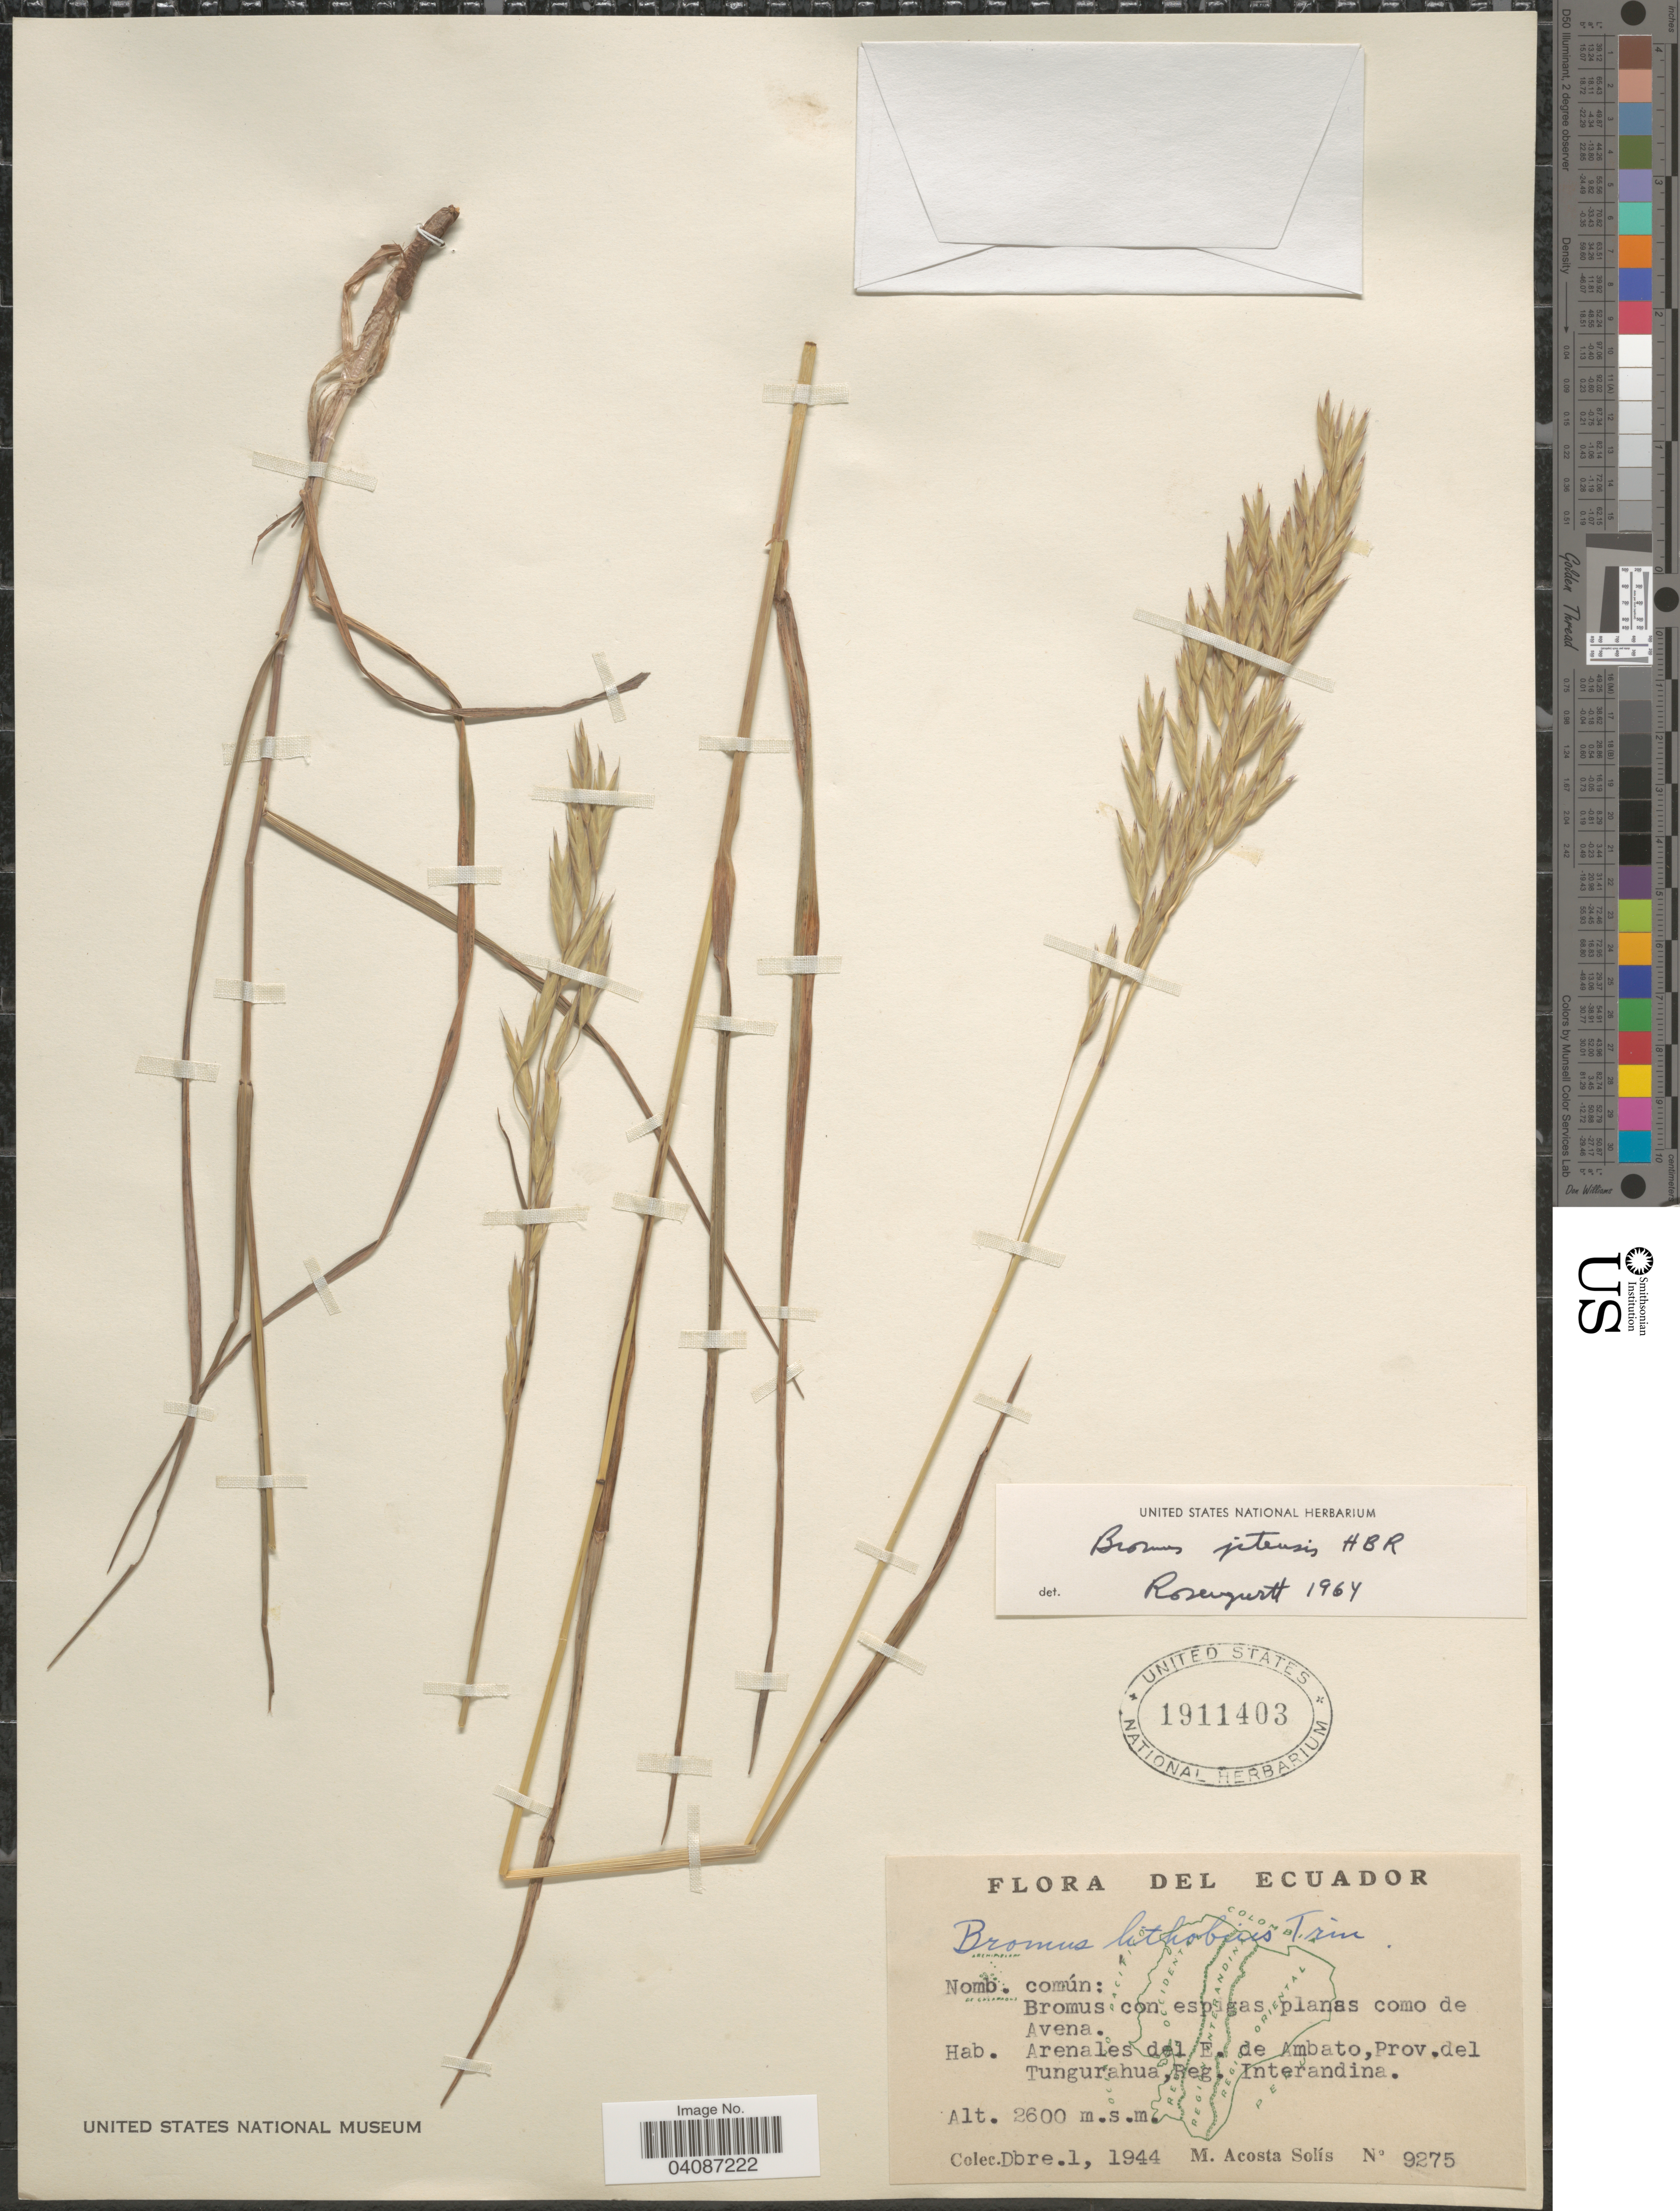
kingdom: Plantae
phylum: Tracheophyta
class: Liliopsida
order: Poales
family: Poaceae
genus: Bromus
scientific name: Bromus pitensis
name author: Kunth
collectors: M. Acosta Solis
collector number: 9275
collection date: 1944-12-01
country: Ecuador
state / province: Tungurahua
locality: Arenales del E. de Ambato, Reg. Interandina.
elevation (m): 2600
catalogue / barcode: US 1911403